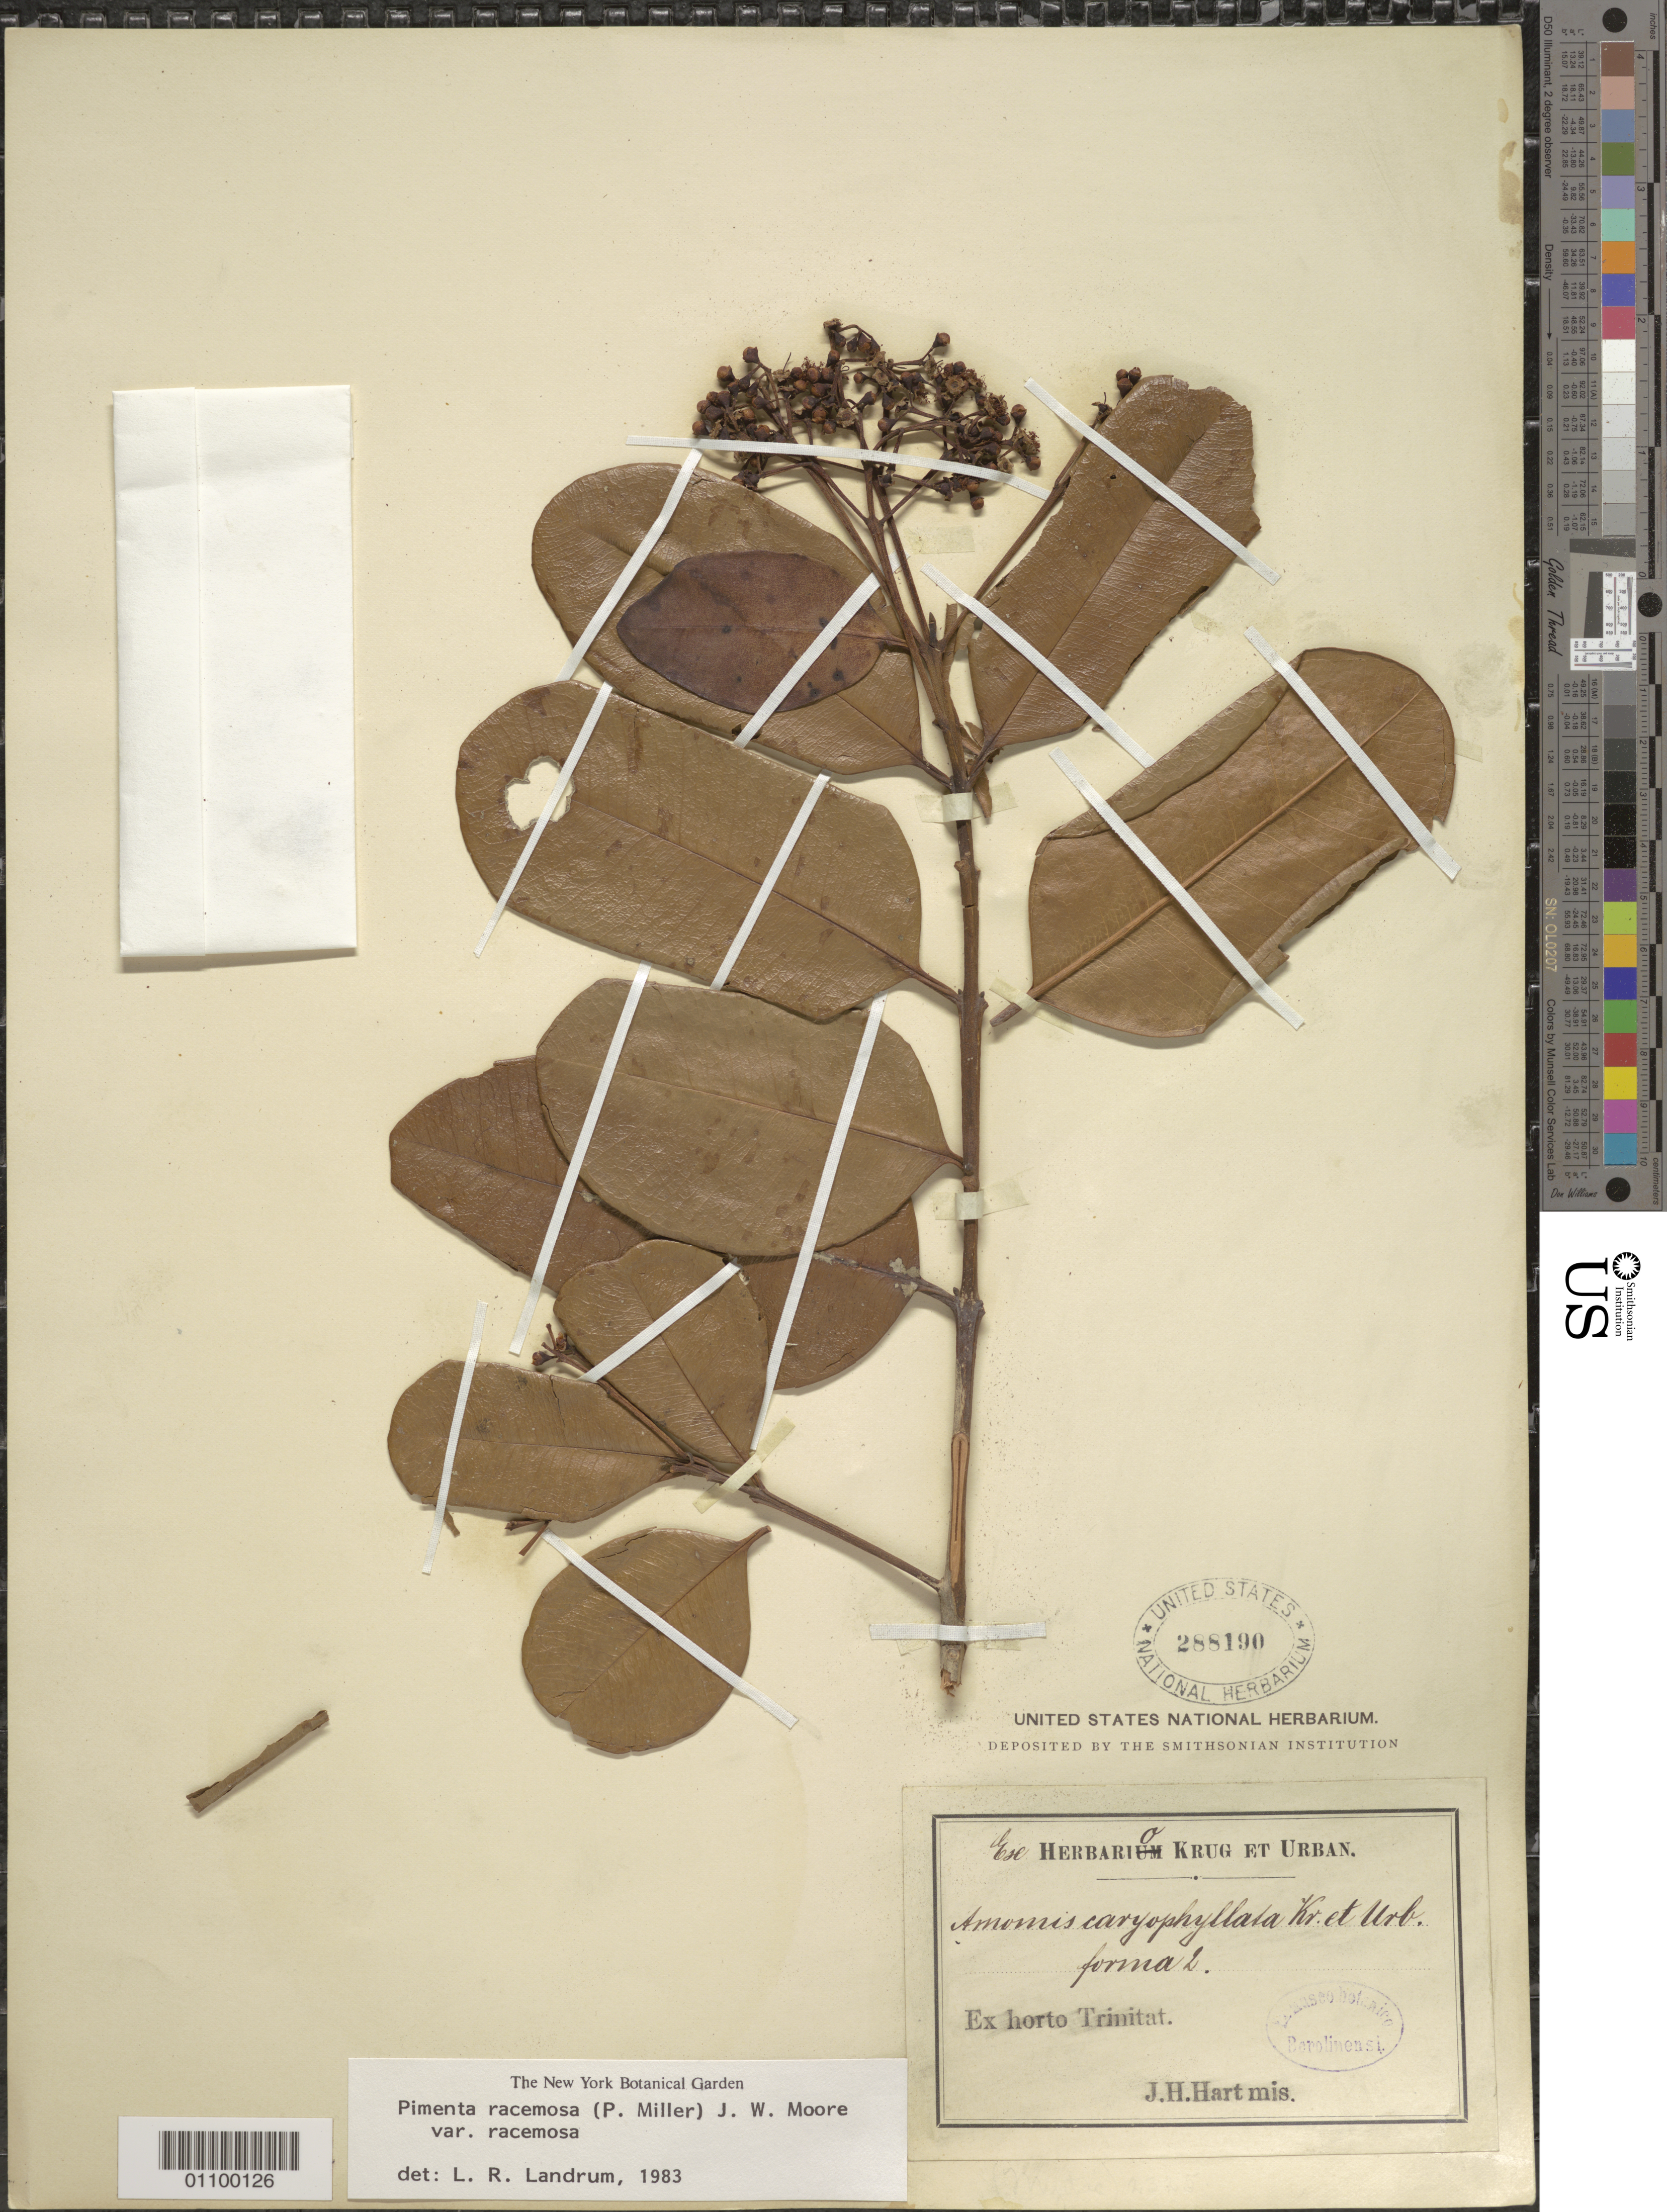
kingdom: Plantae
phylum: Tracheophyta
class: Magnoliopsida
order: Myrtales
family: Myrtaceae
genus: Pimenta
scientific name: Pimenta racemosa var. racemosa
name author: (Mill.) J.W. Moore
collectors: J. H. Hart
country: Trinidad and Tobago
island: Trinidad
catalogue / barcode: US 288190